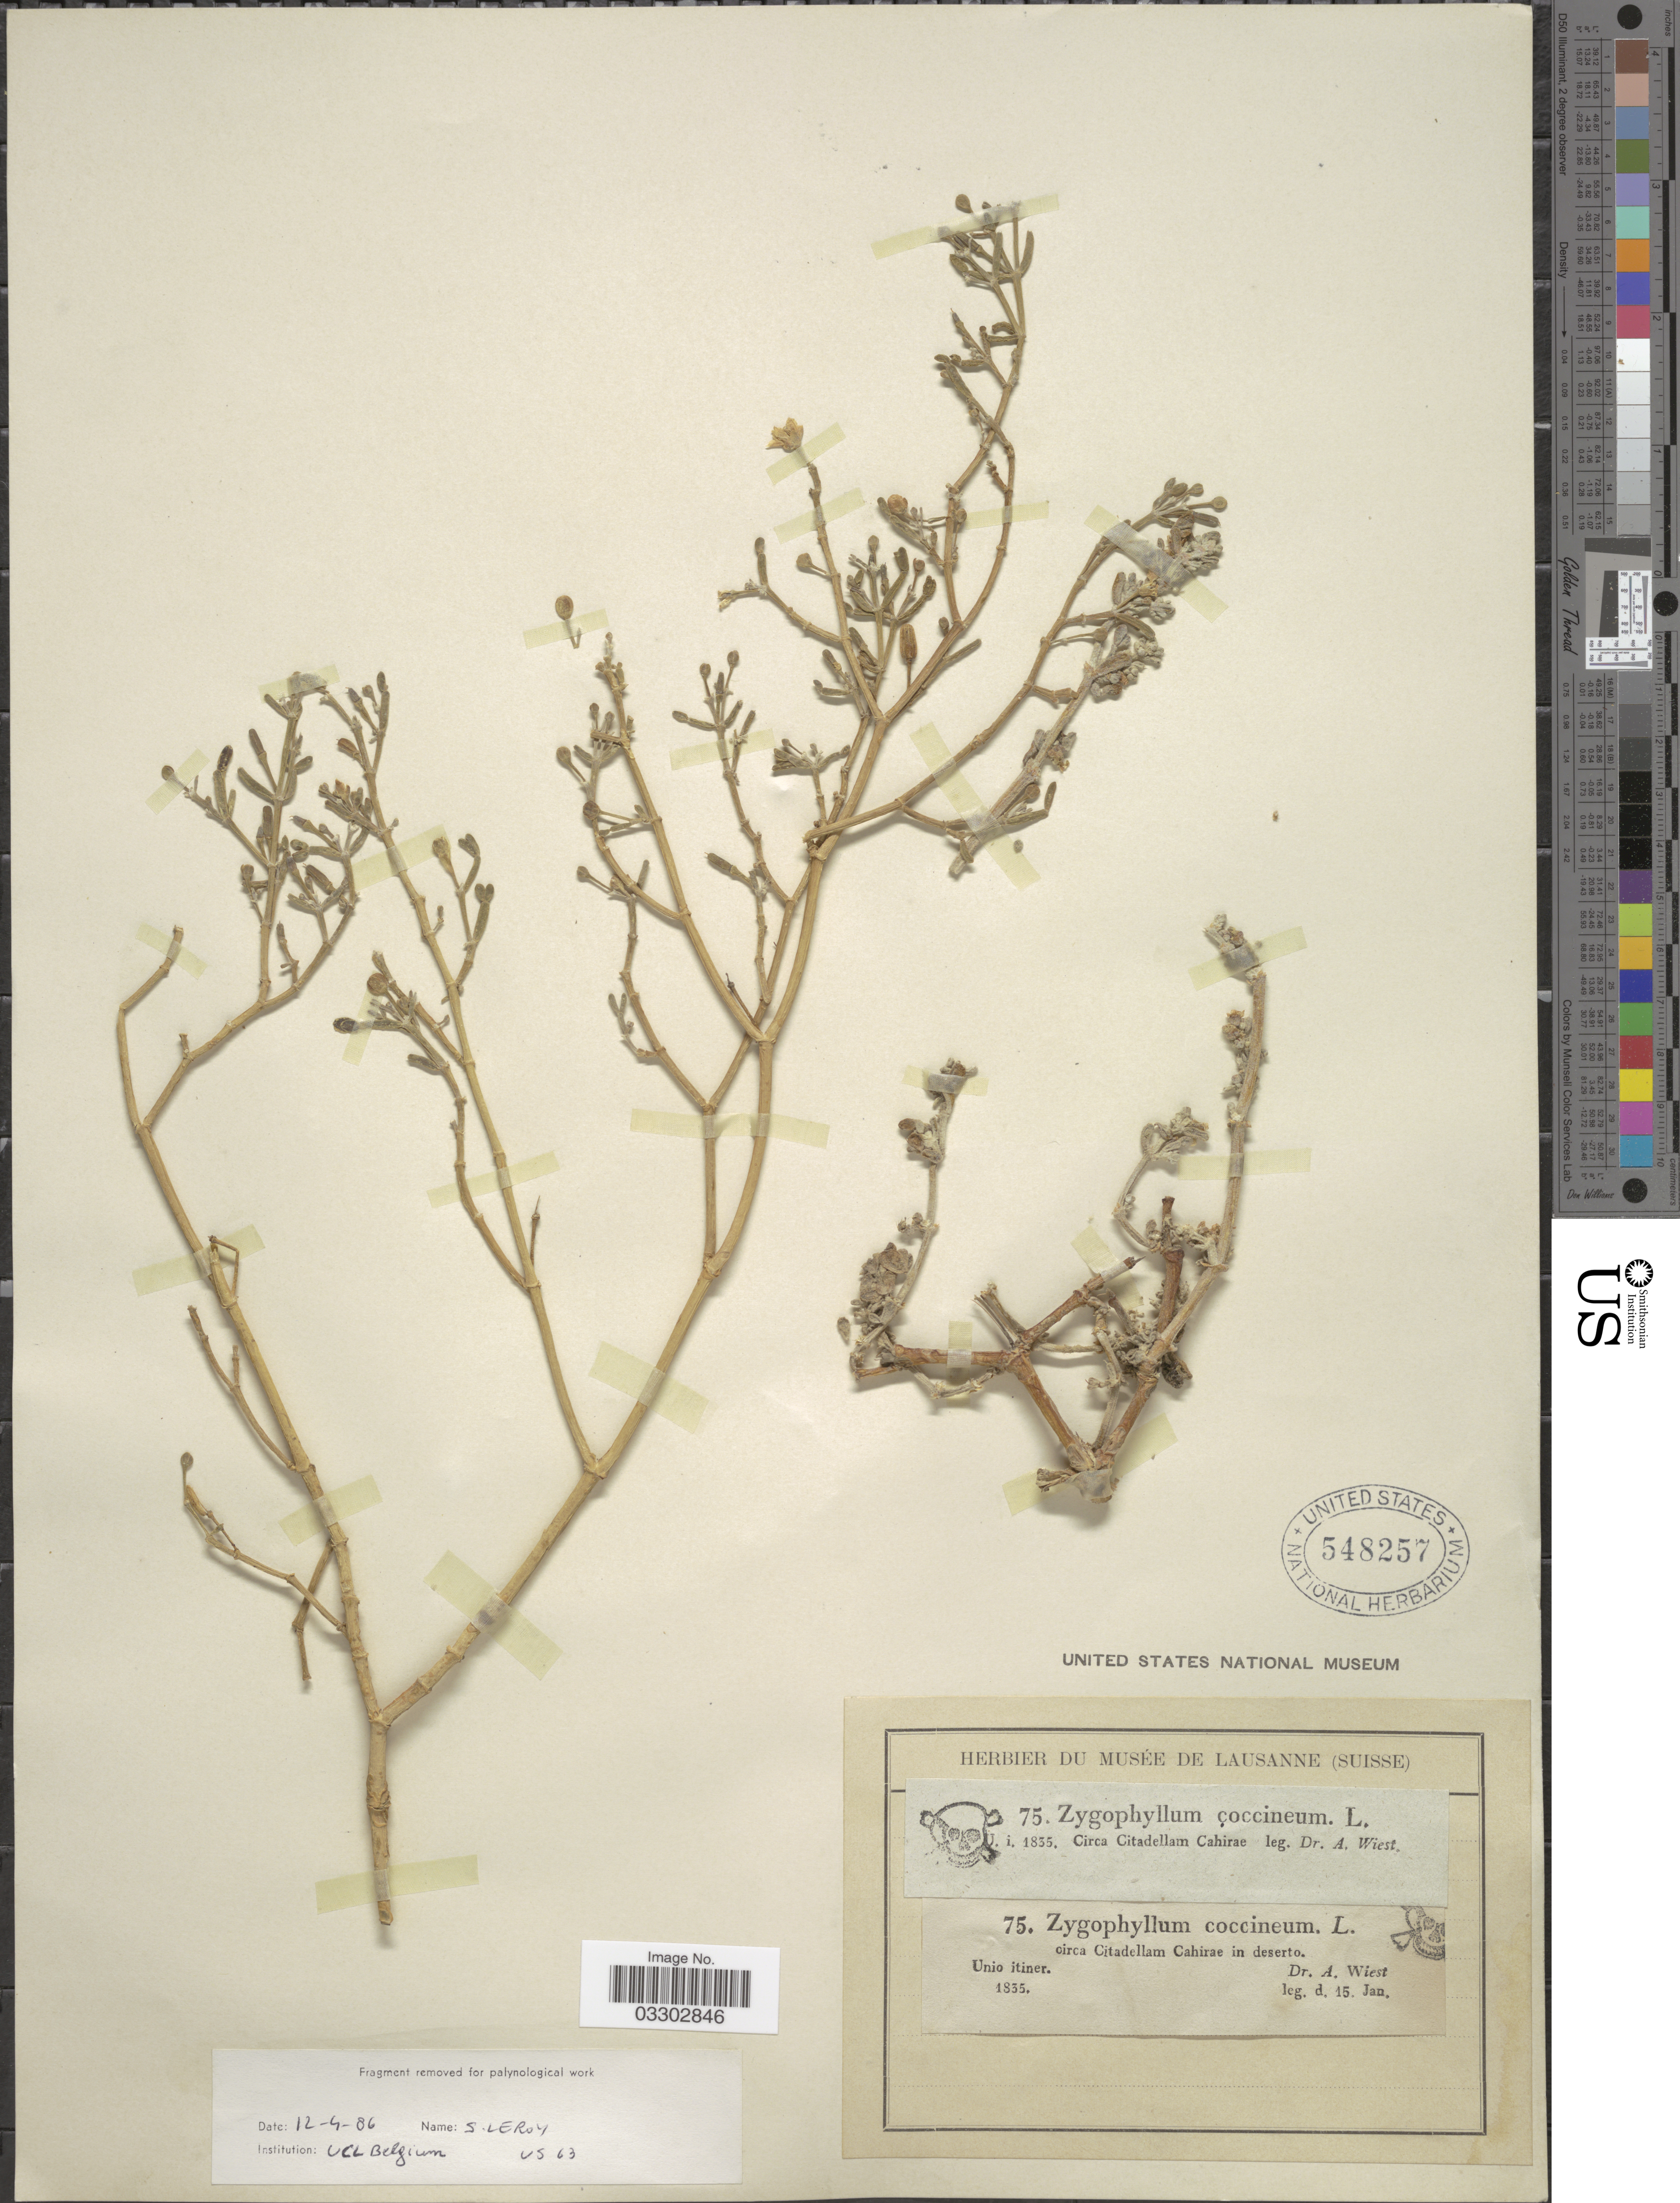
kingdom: Plantae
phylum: Tracheophyta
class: Magnoliopsida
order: Zygophyllales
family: Zygophyllaceae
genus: Zygophyllum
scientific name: Zygophyllum coccineum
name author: L.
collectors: A. Wiest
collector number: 75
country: Switzerland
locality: Circa Citadellam Cahirae in deserto.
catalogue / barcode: US 548257